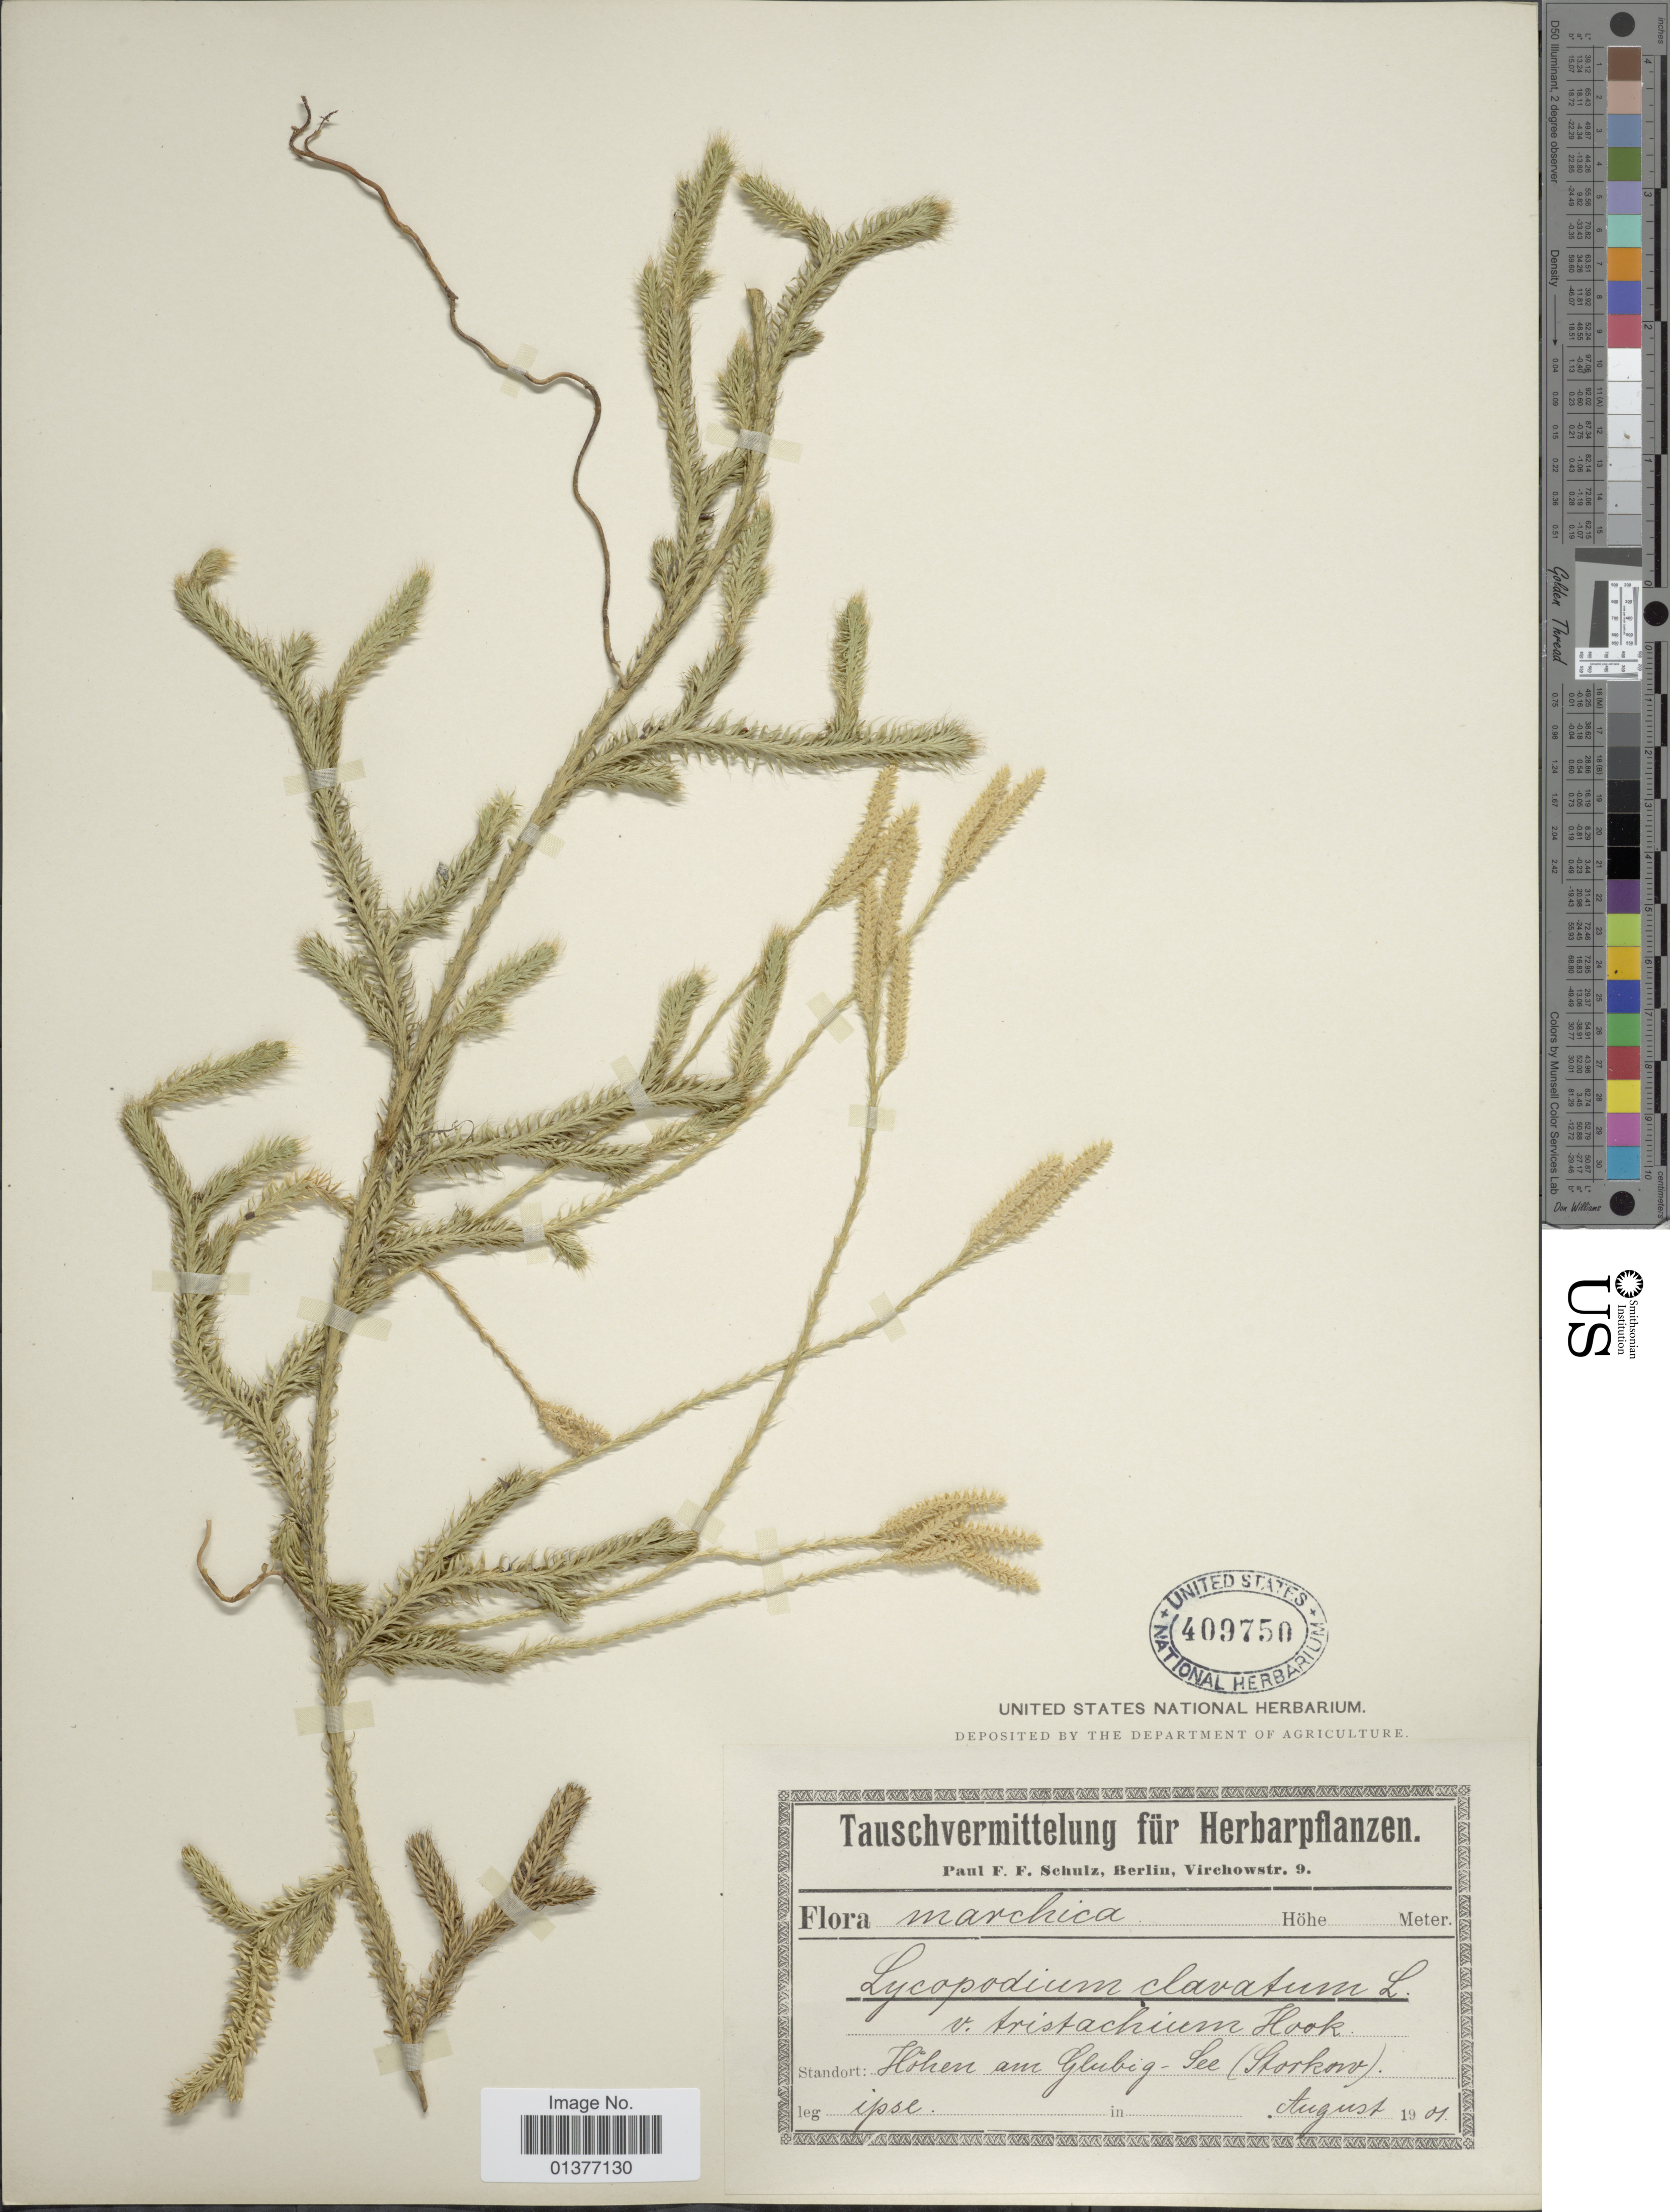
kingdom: Plantae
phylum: Tracheophyta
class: Lycopodiopsida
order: Lycopodiales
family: Lycopodiaceae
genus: Lycopodium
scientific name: Lycopodium clavatum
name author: L.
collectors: P. F. Schulz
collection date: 1901-08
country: Germany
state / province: Brandenburg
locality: Hohen am Glubig-See(Skorkow)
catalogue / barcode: US 409750